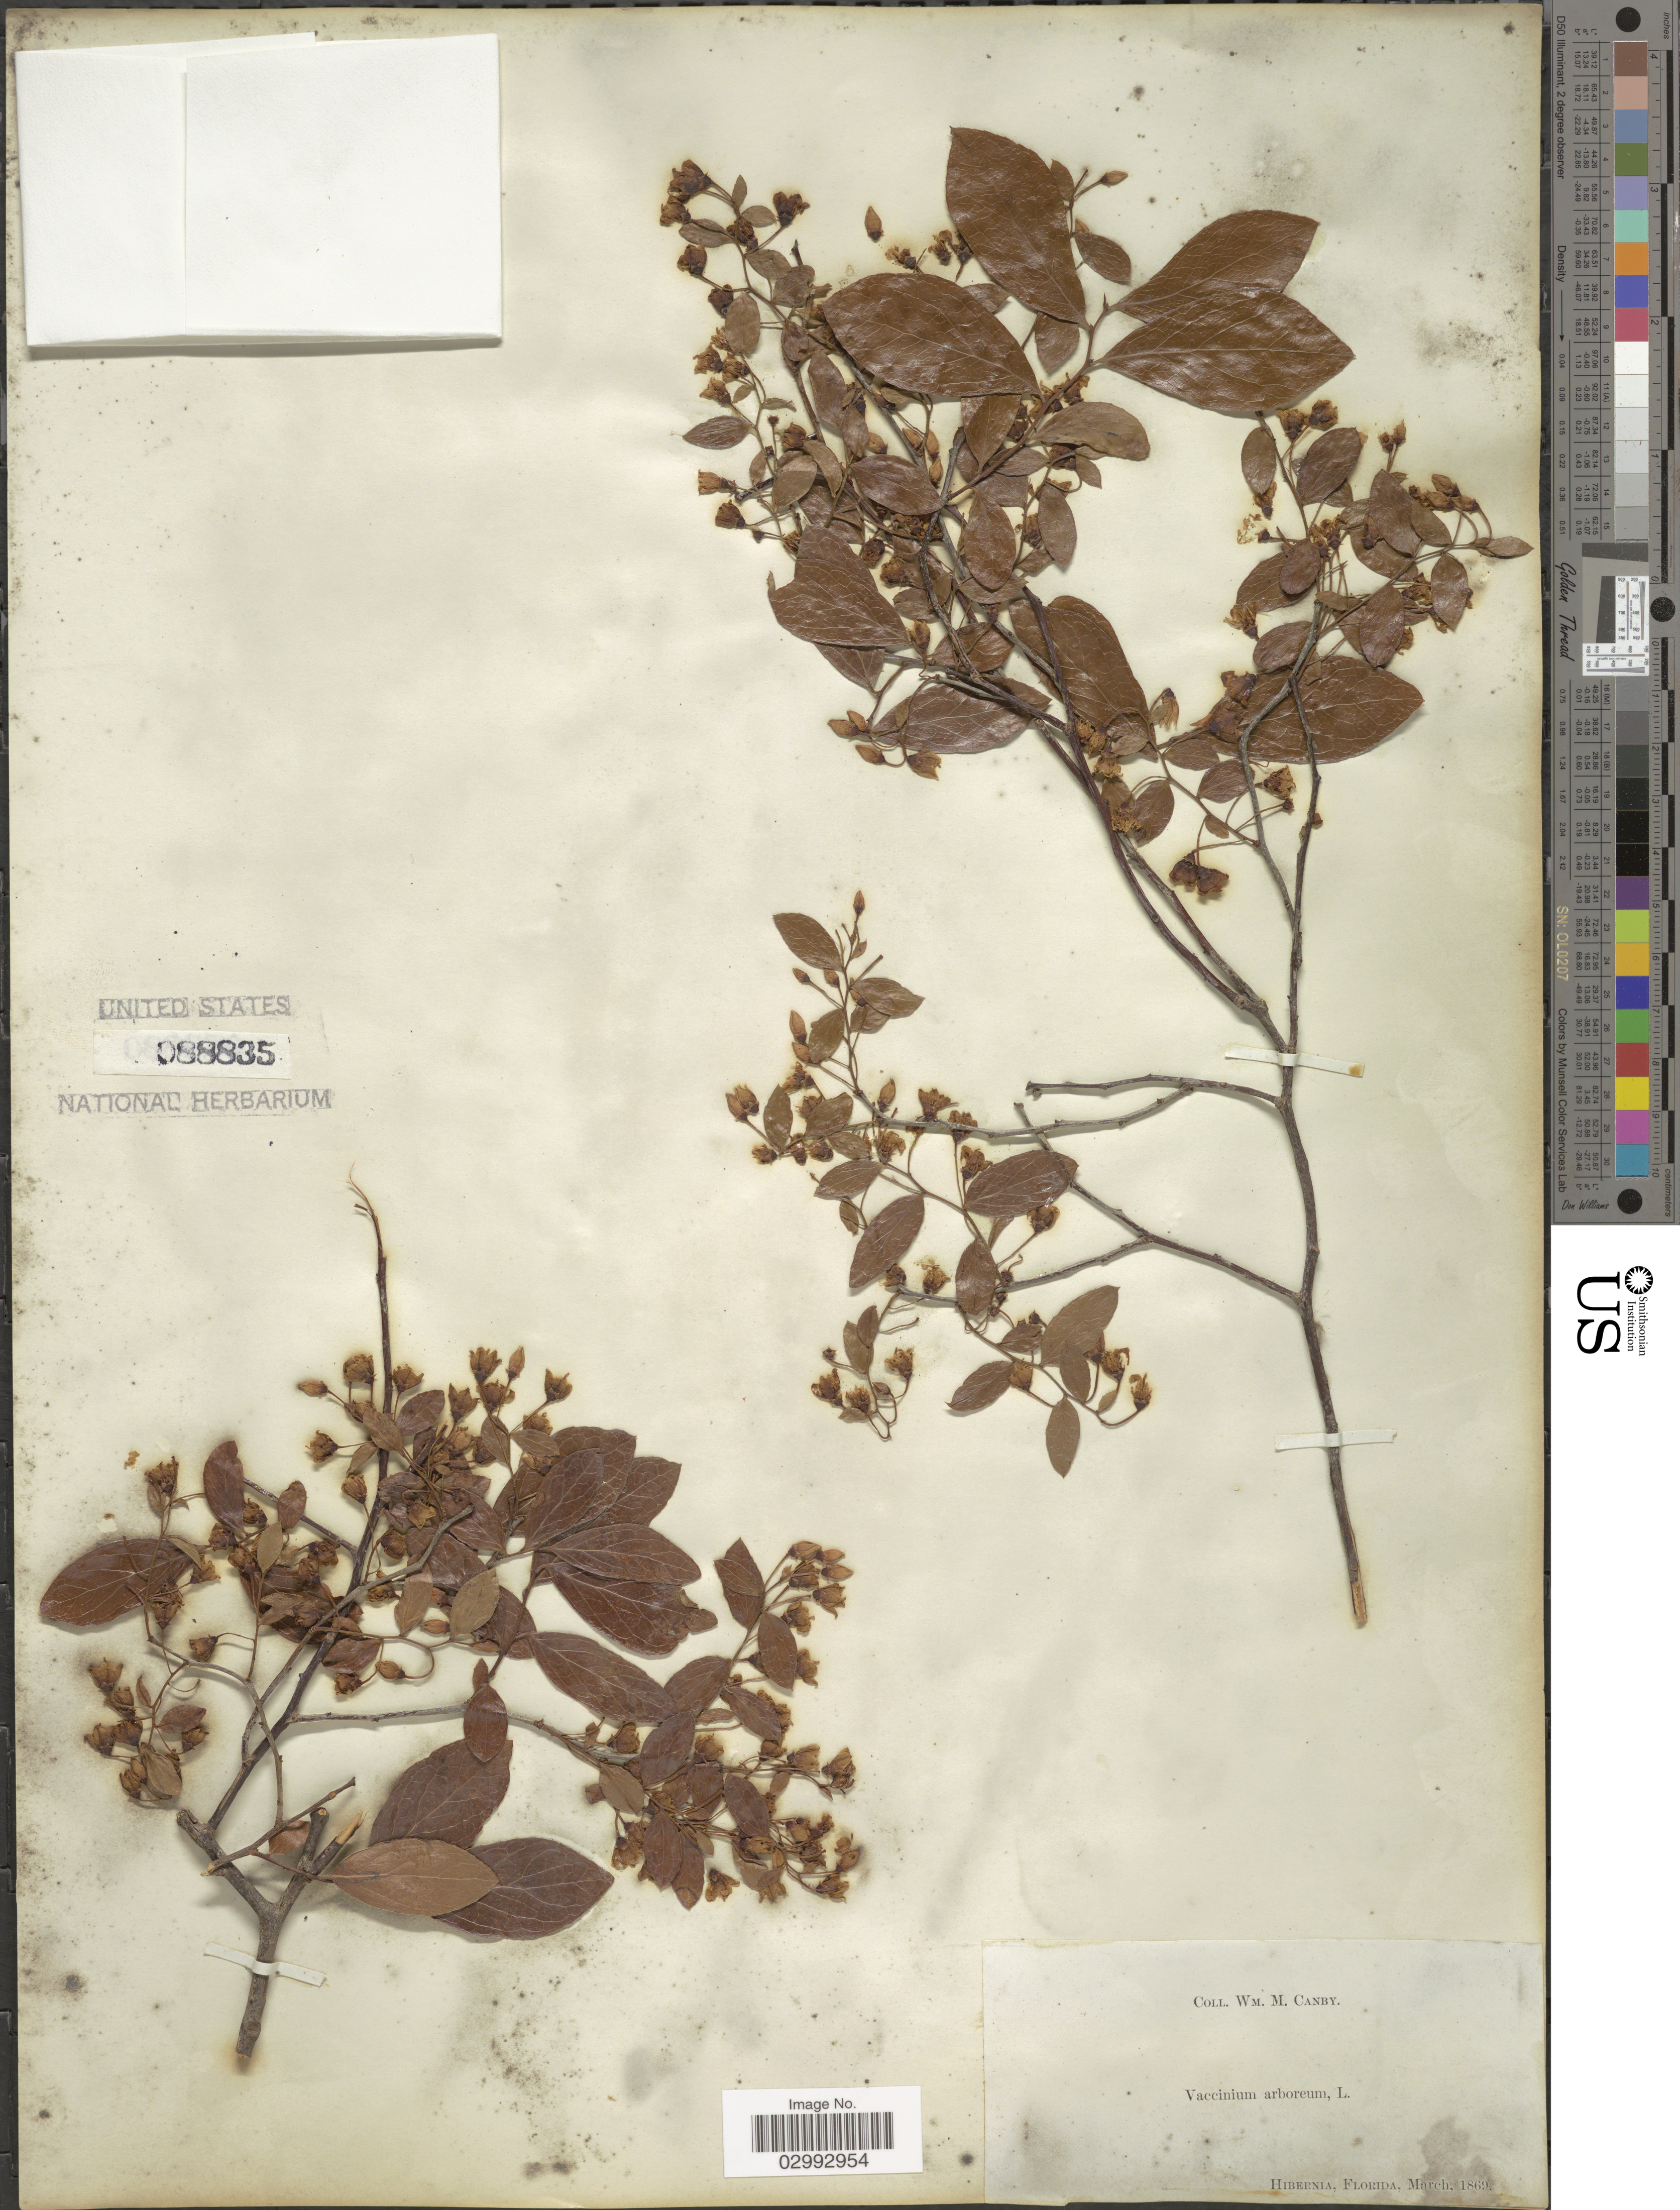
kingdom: Plantae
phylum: Tracheophyta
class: Magnoliopsida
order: Ericales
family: Ericaceae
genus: Batodendron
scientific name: Batodendron arboreum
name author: Nutt.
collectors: W. M. Canby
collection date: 1869-03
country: United States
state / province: Florida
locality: Hibernia.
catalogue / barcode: US 88835